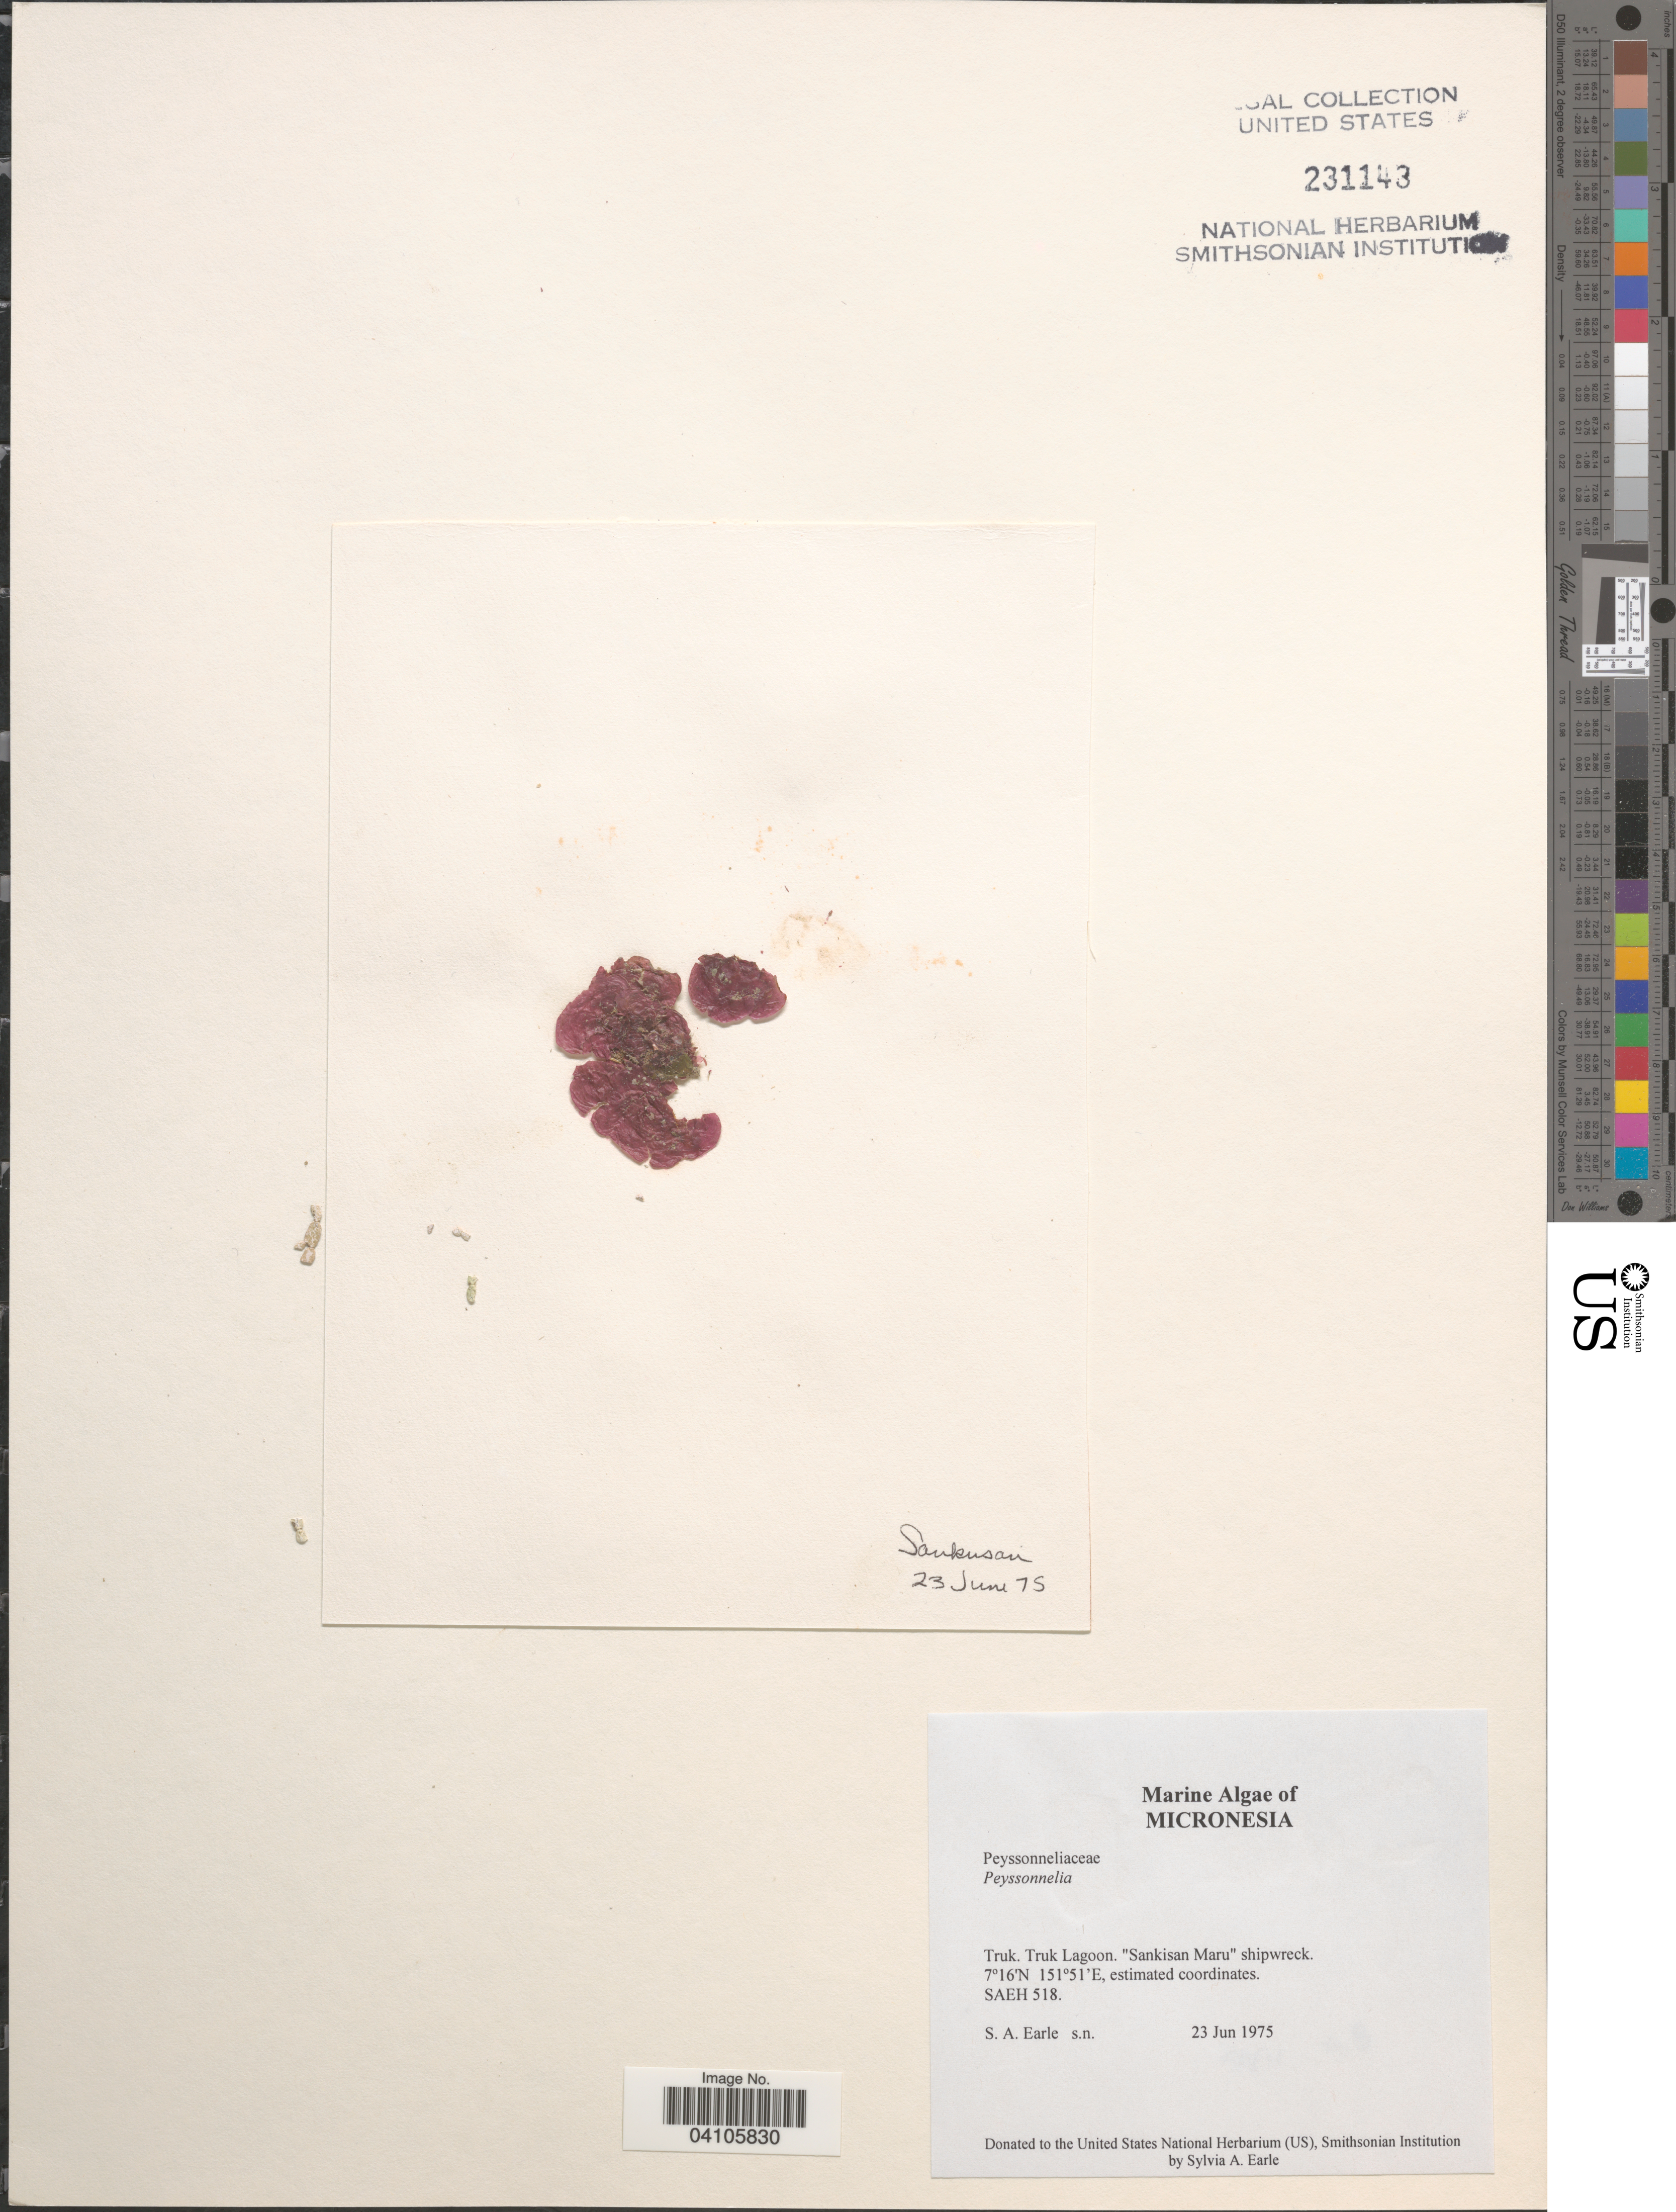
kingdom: Plantae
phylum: Rhodophyta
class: Florideophyceae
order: Peyssonneliales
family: Peyssonneliaceae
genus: Peyssonnelia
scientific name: Peyssonnelia sp.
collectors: S. A. Earle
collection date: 1975-06-23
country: Micronesia, Federated States of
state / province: Truk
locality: Truk Lagoon. "Sankisan Maru" shipwreck.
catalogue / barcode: US 231143